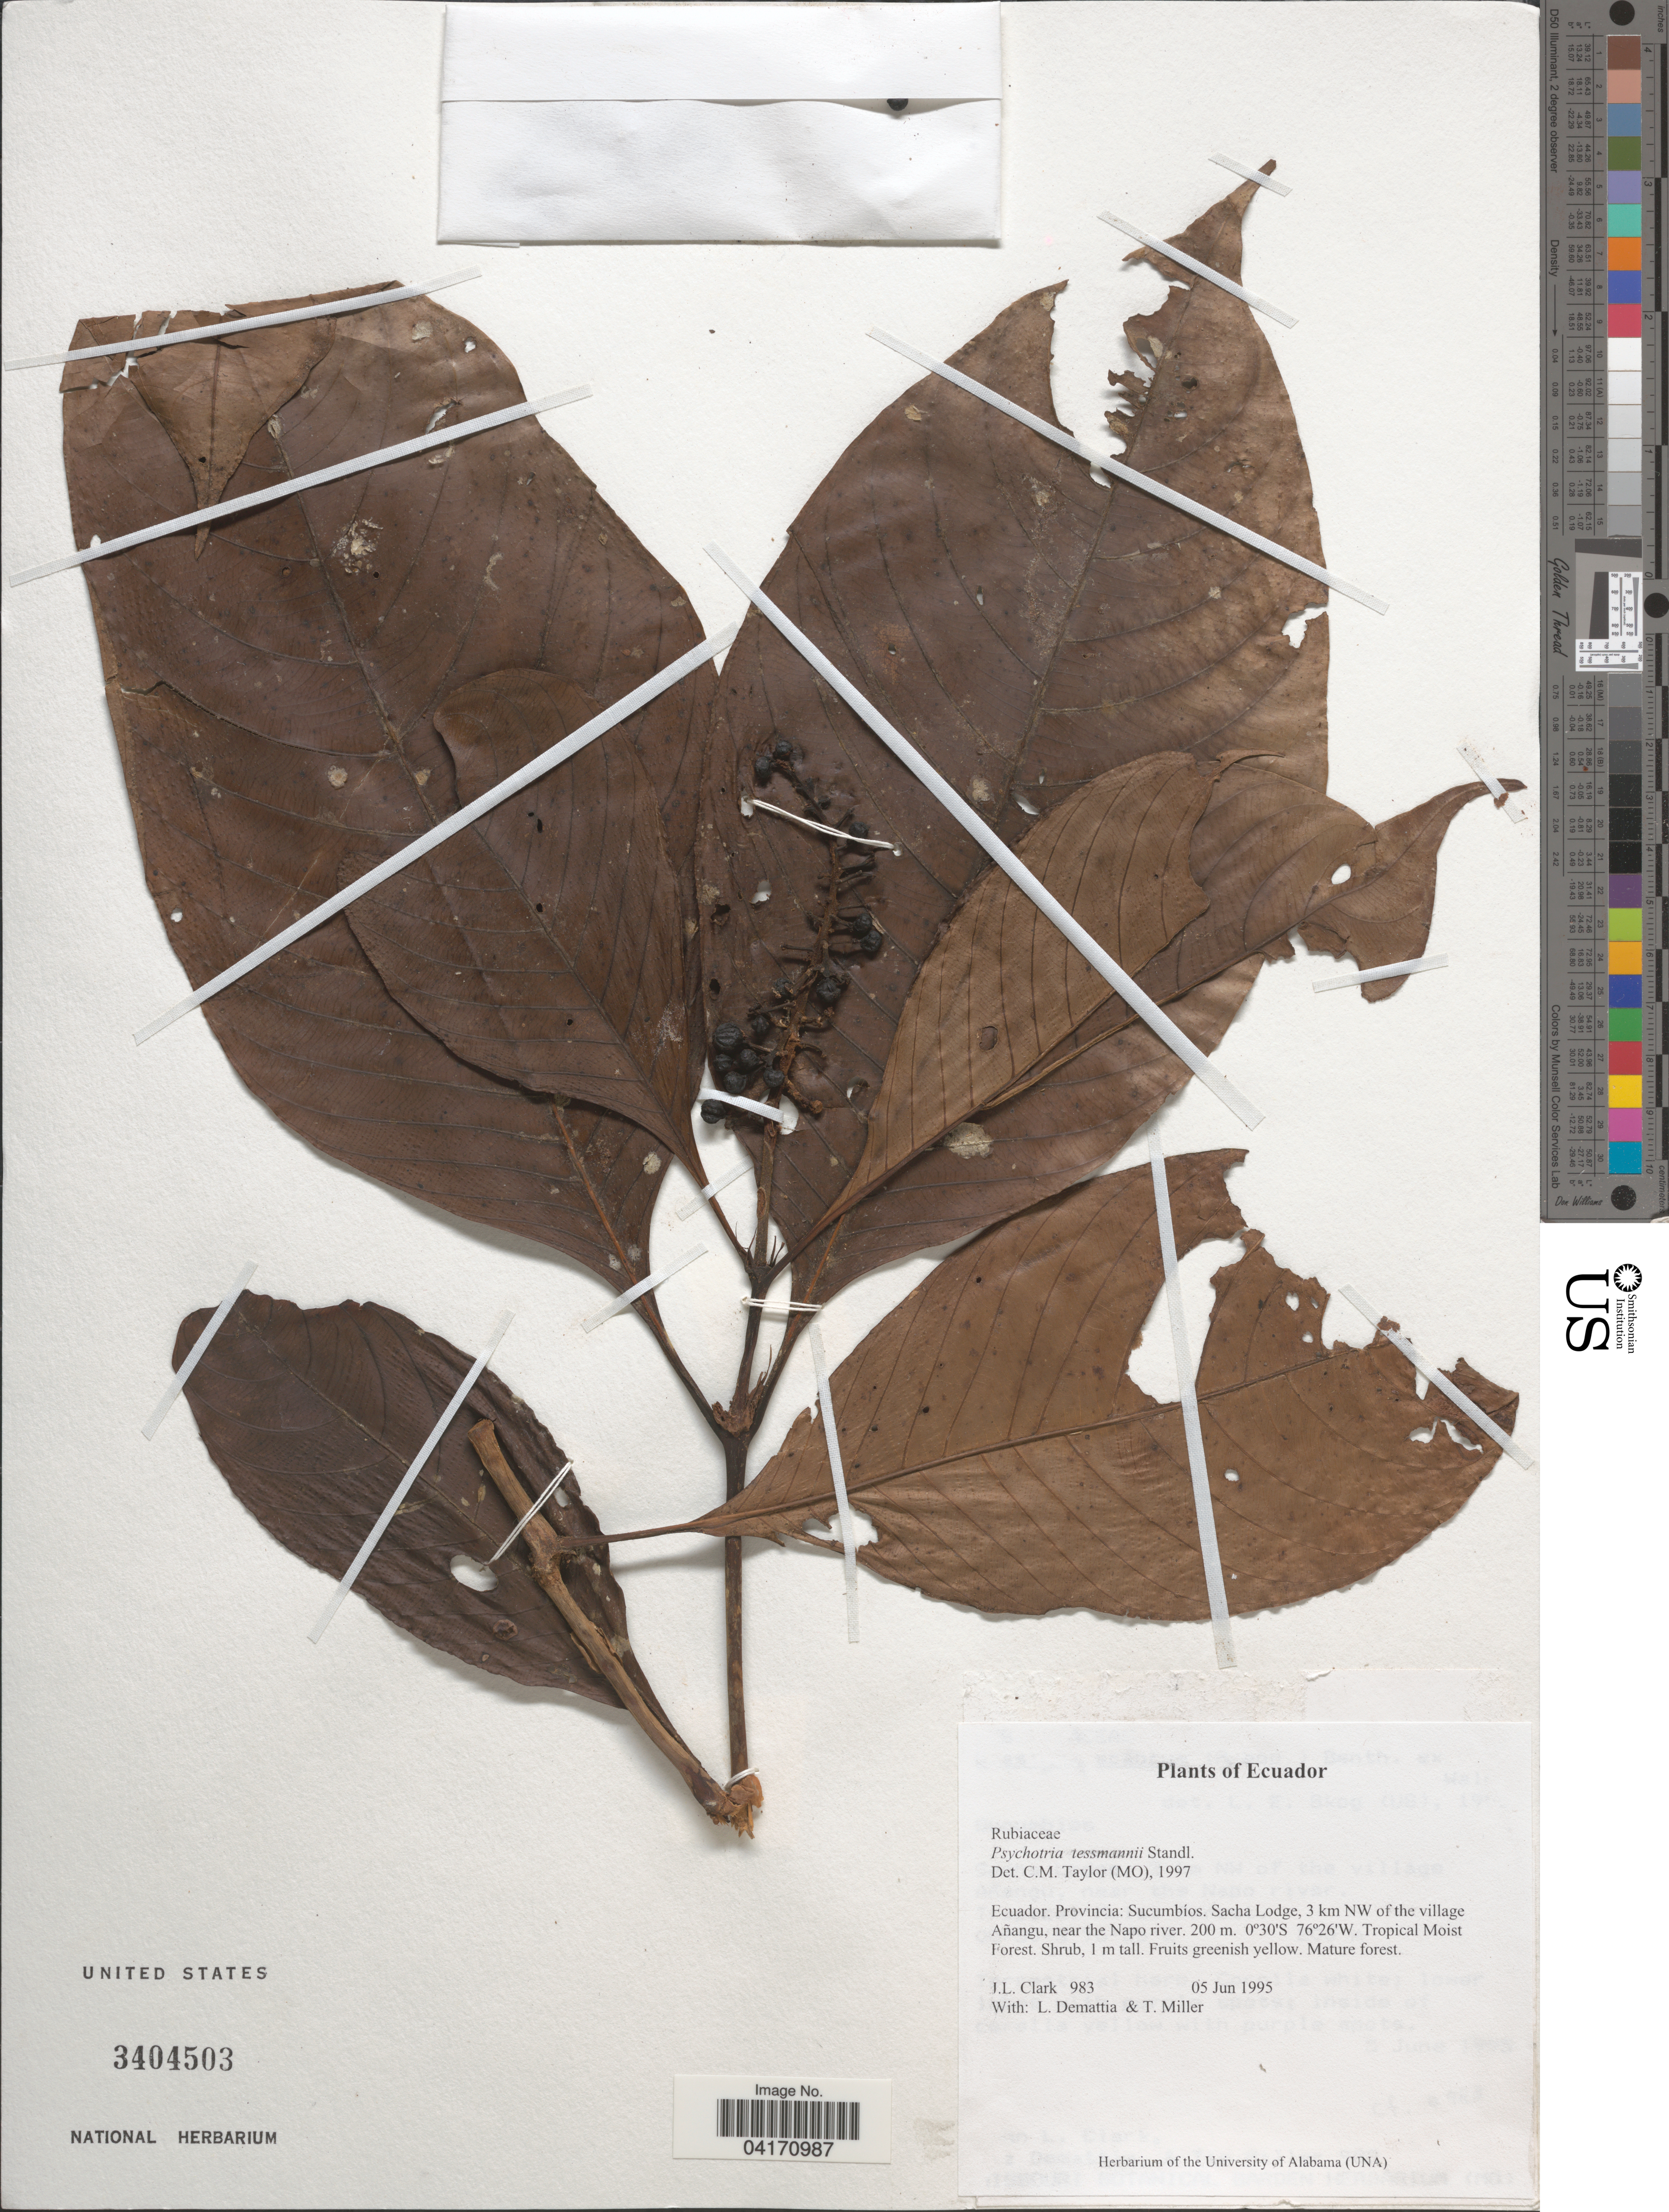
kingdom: Plantae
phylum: Tracheophyta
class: Magnoliopsida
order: Gentianales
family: Rubiaceae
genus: Psychotria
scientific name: Psychotria tessmannii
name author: Standl.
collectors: J. L. Clark, L. Demattia & T. Miller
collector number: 983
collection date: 1995-06-05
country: Ecuador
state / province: Sucumbíos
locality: Sacha Lodge, 3 km NW of the village Añangu, near the Napo river.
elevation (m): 200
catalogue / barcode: US 3404503